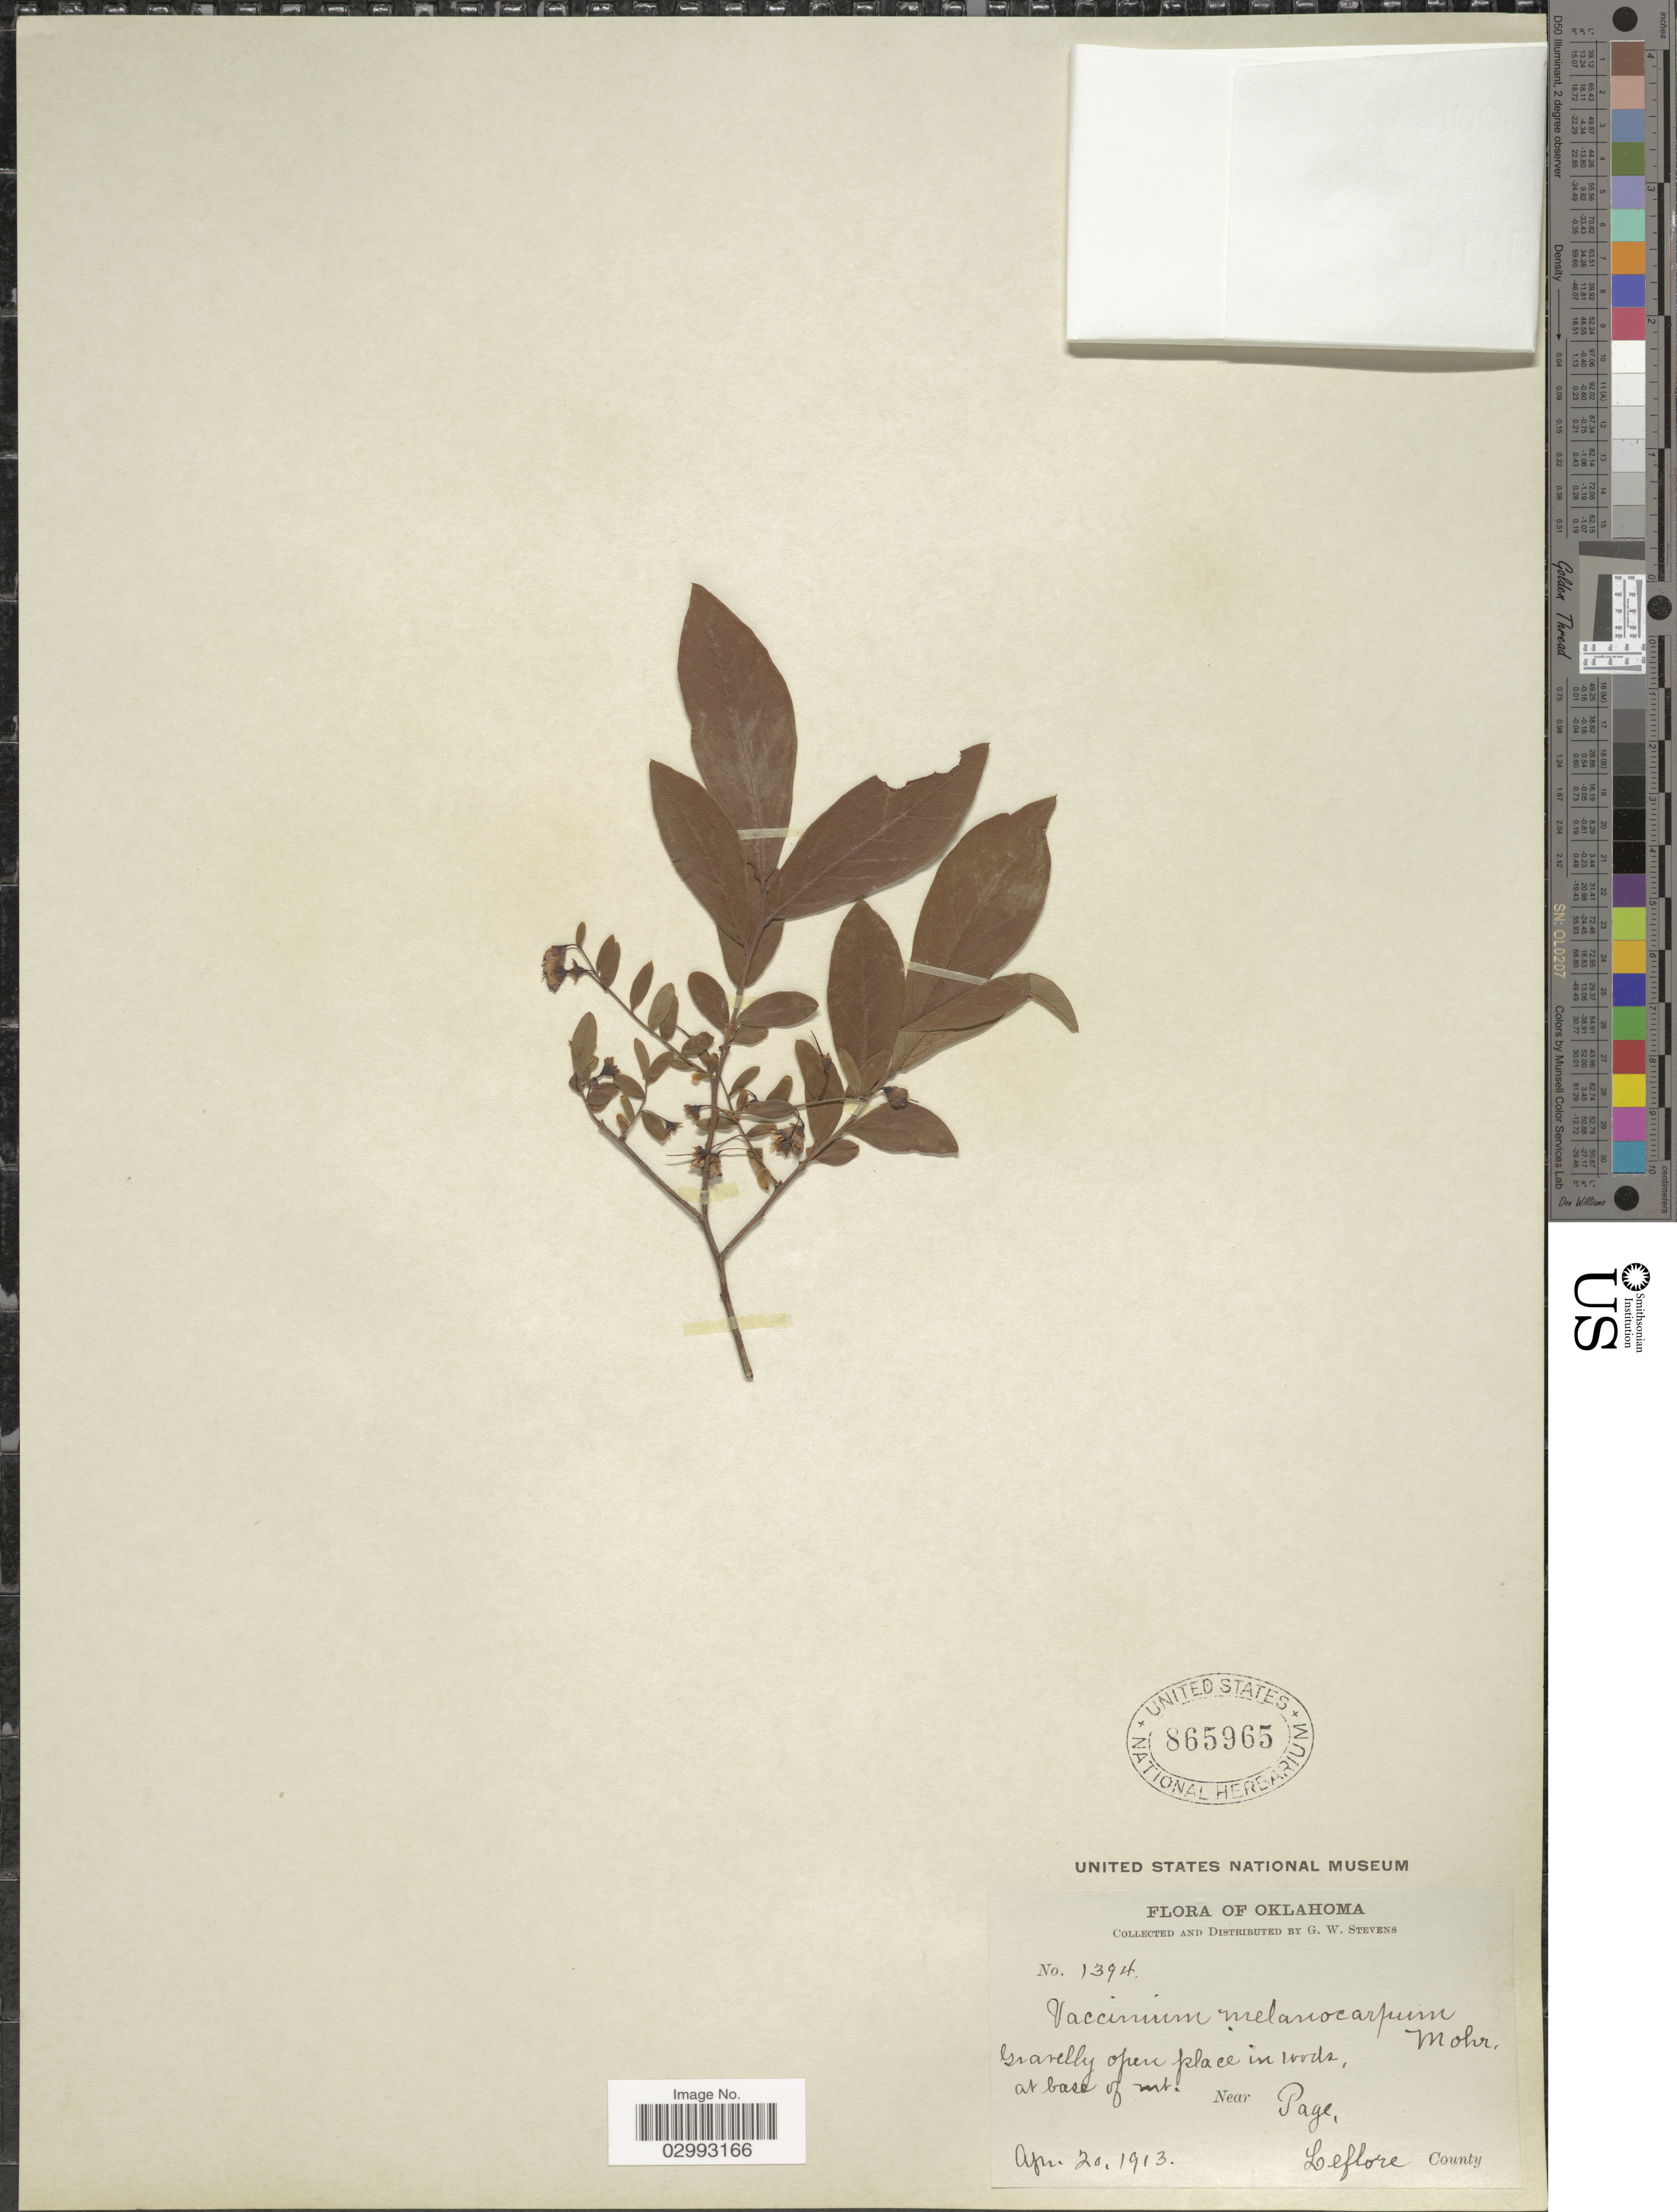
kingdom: Plantae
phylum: Tracheophyta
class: Magnoliopsida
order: Ericales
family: Ericaceae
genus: Polycodium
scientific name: Polycodium melanocarpum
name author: (C. Mohr) Small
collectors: G. W. Stevens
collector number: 1394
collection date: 1913-04-20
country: United States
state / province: Oklahoma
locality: At base of mt. Near Page, Leflore County.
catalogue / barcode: US 865965